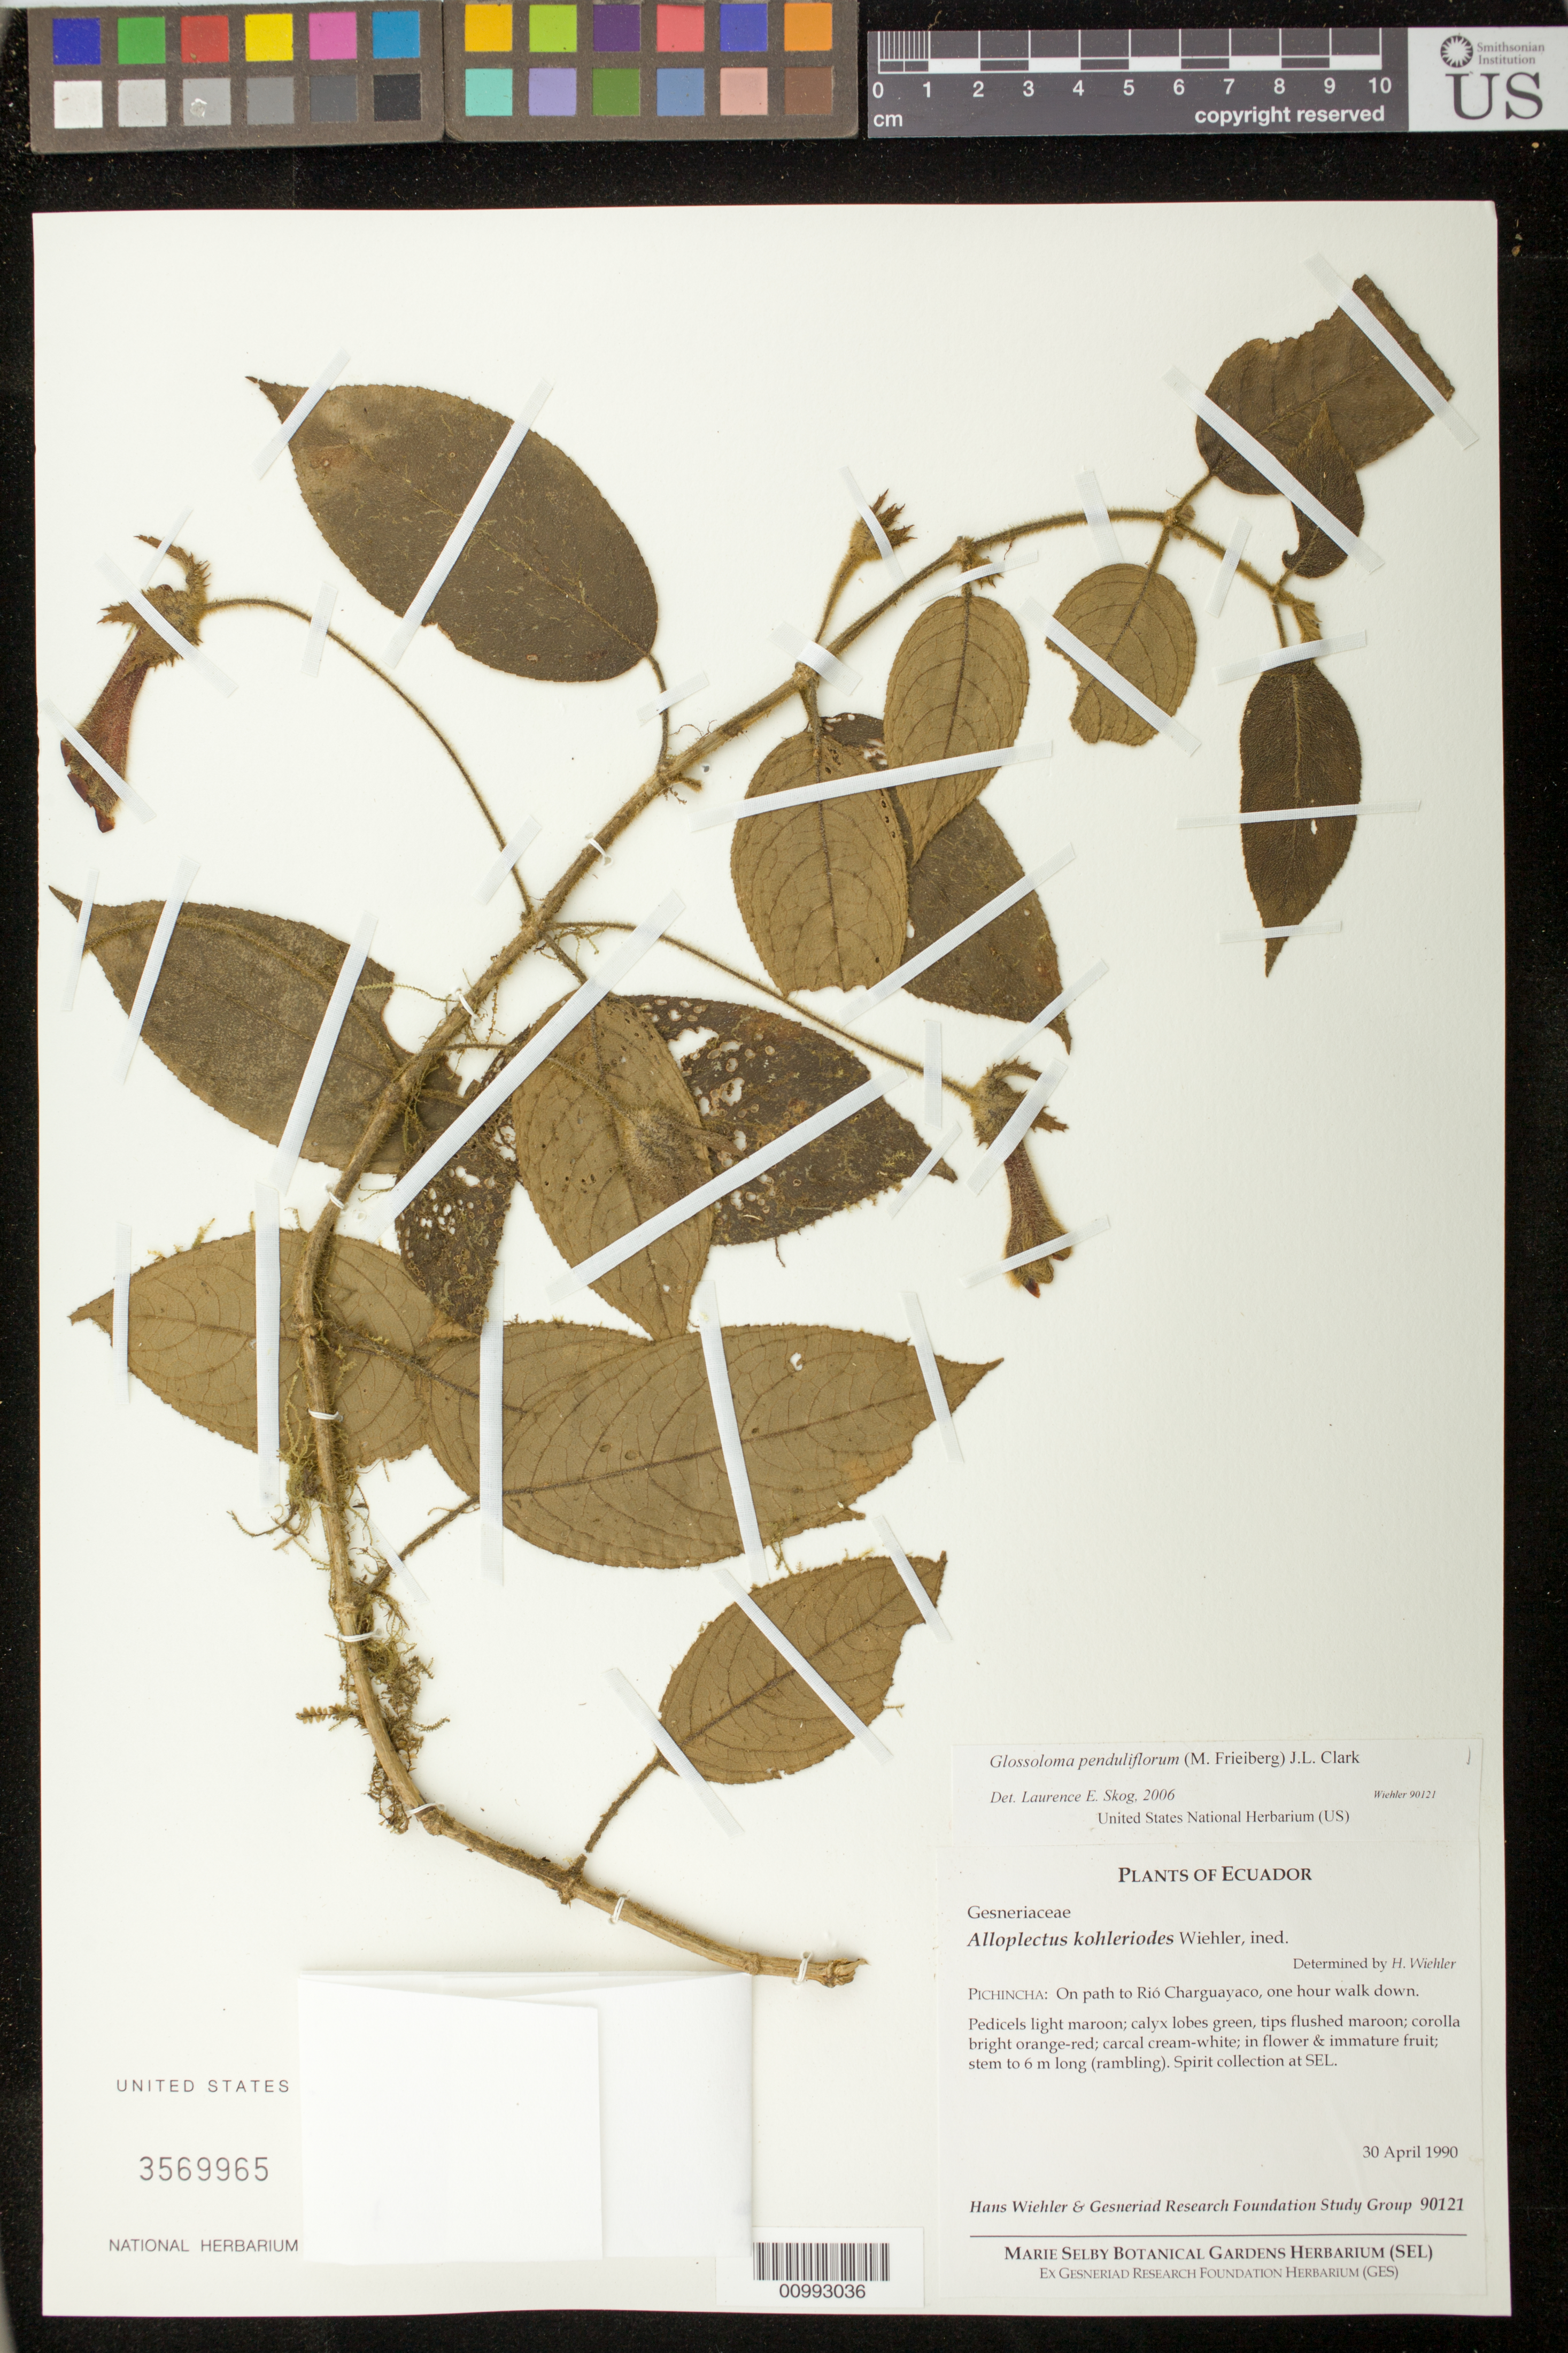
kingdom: Plantae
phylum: Tracheophyta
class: Magnoliopsida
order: Lamiales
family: Gesneriaceae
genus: Glossoloma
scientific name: Glossoloma penduliflorum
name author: (M. Freiberg) J.L. Clark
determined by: Skog, Laurence E.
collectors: H. J. Wiehler & GRF Study Group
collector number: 90121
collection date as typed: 30 Apr 1990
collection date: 1990-04-30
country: Ecuador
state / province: Pichincha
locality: Pichincha: on path to Rió Charguayaco, one hour walk down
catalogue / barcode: US 3569965